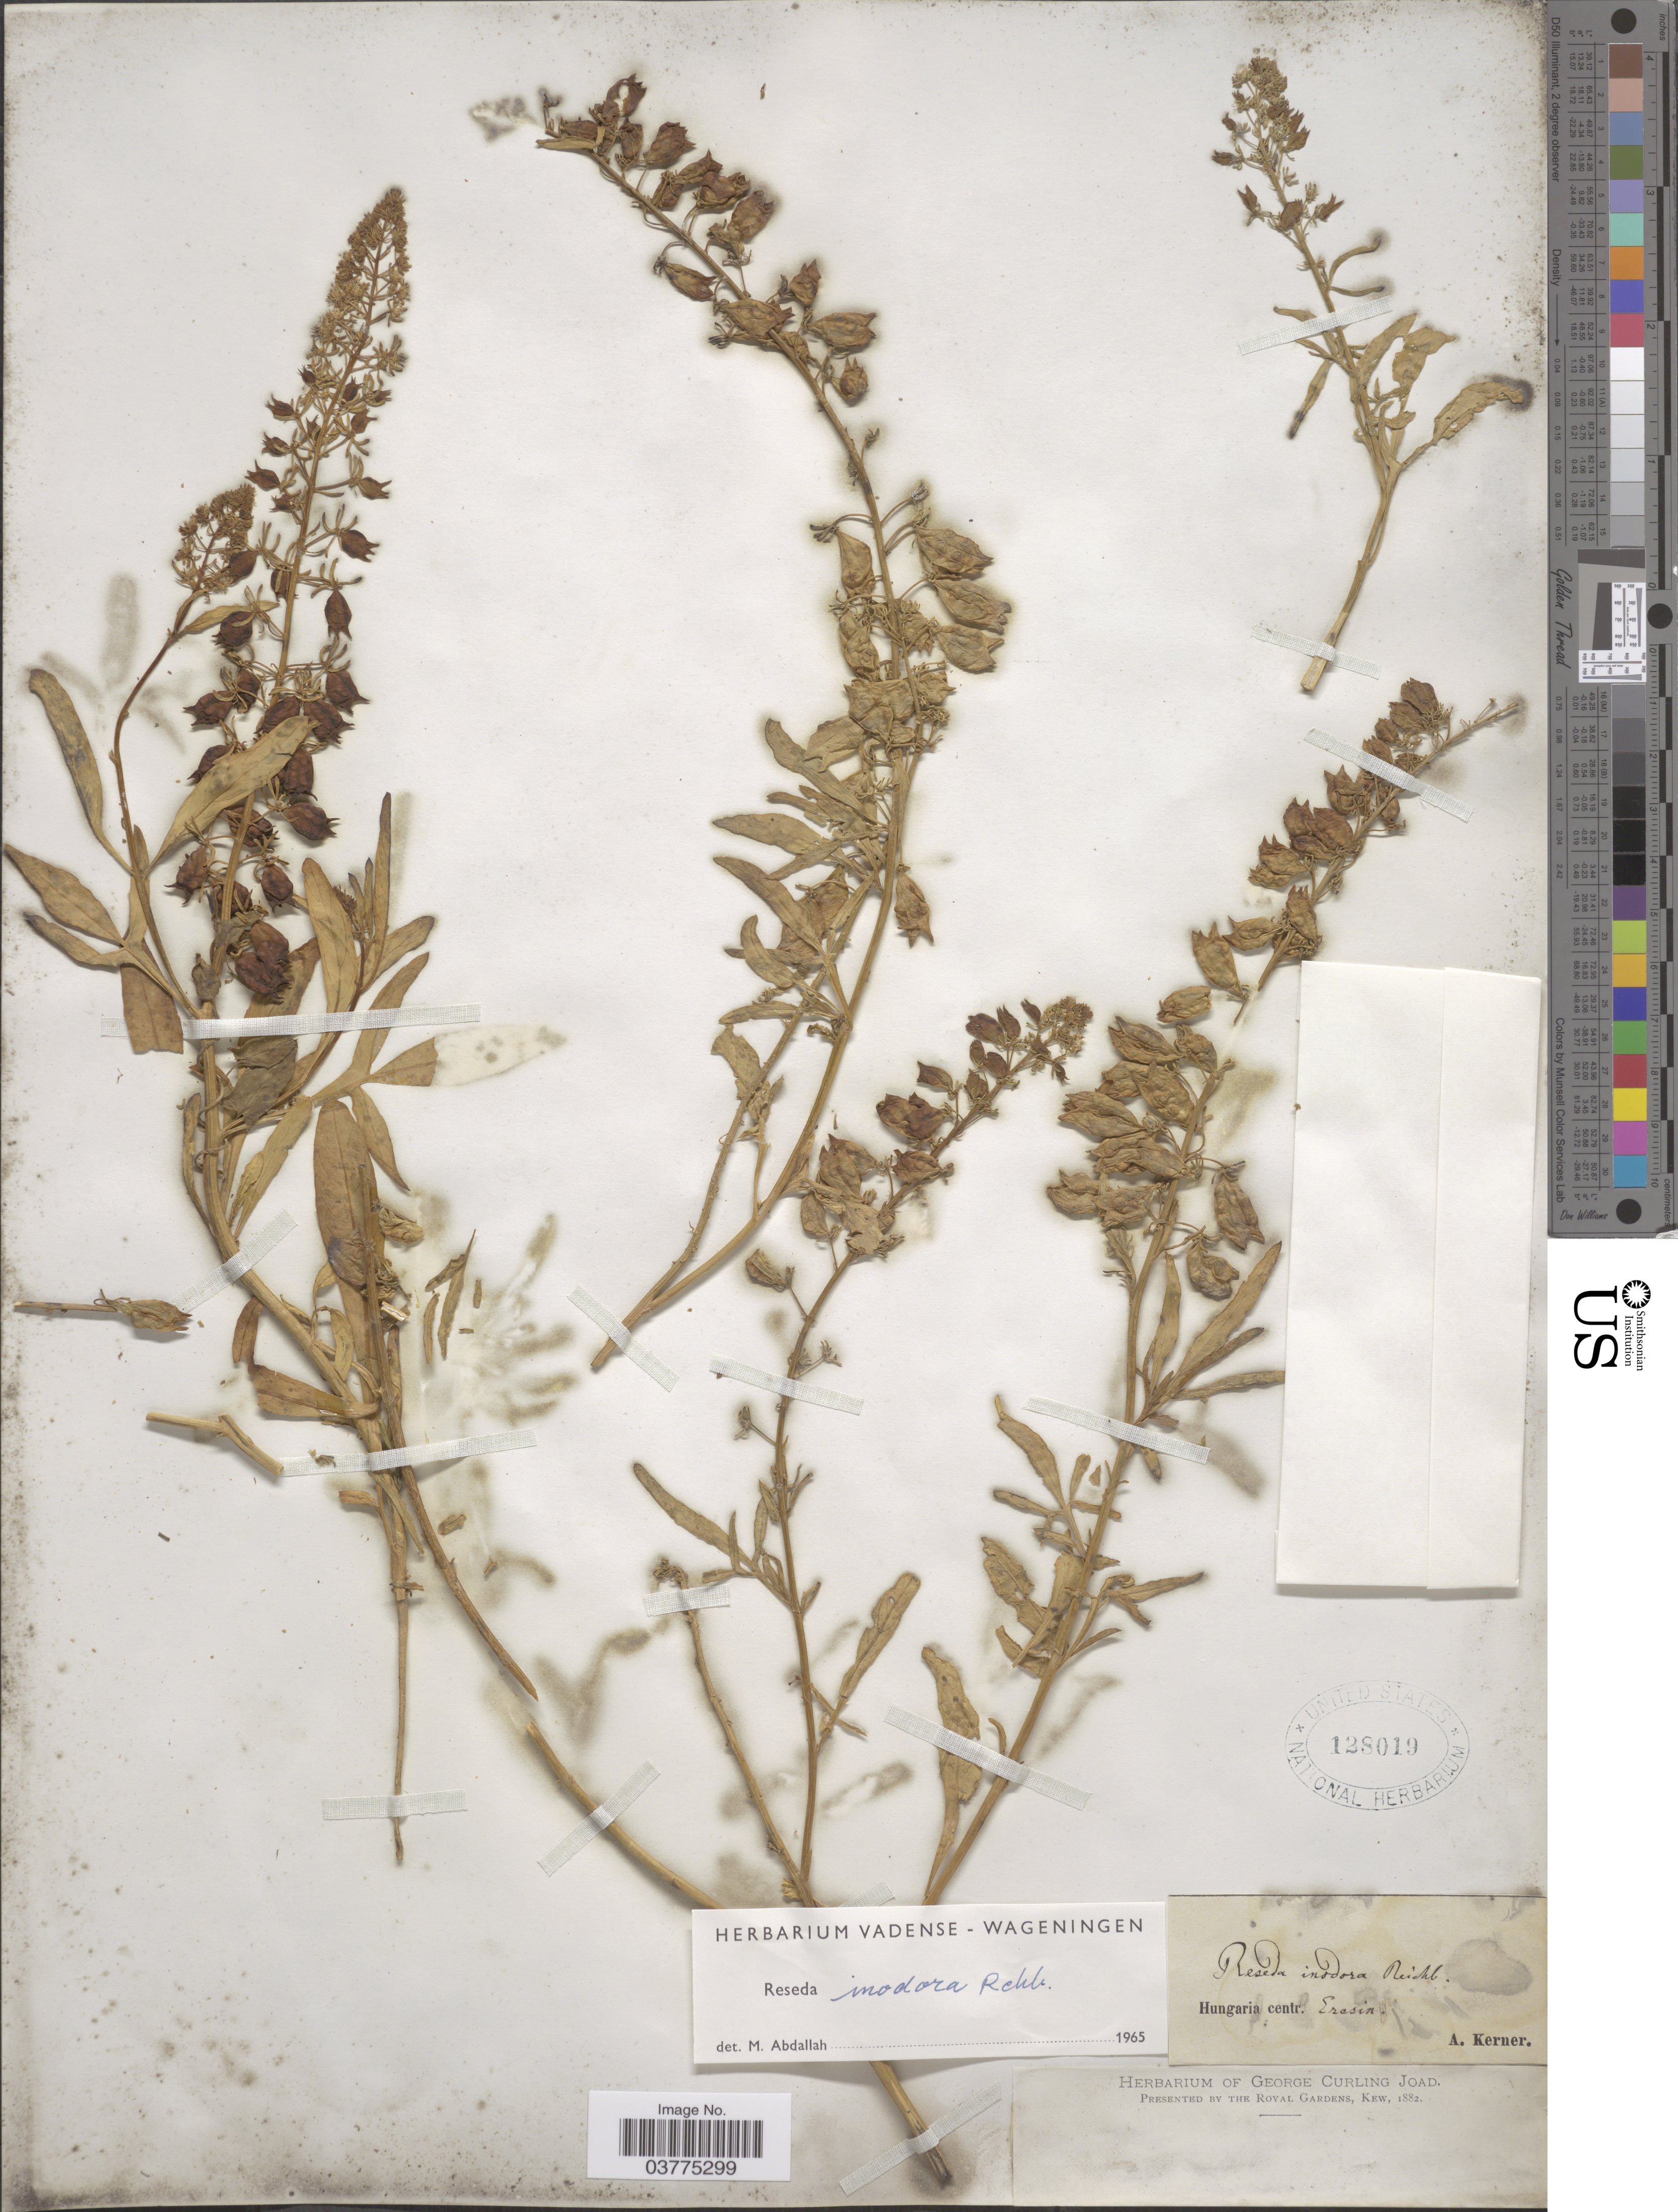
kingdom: Plantae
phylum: Tracheophyta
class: Magnoliopsida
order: Brassicales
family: Resedaceae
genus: Reseda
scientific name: Reseda inodora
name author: Rchb.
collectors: A. Kerner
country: Hungary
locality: Hungaria Centr. Eresin.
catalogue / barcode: US 128019